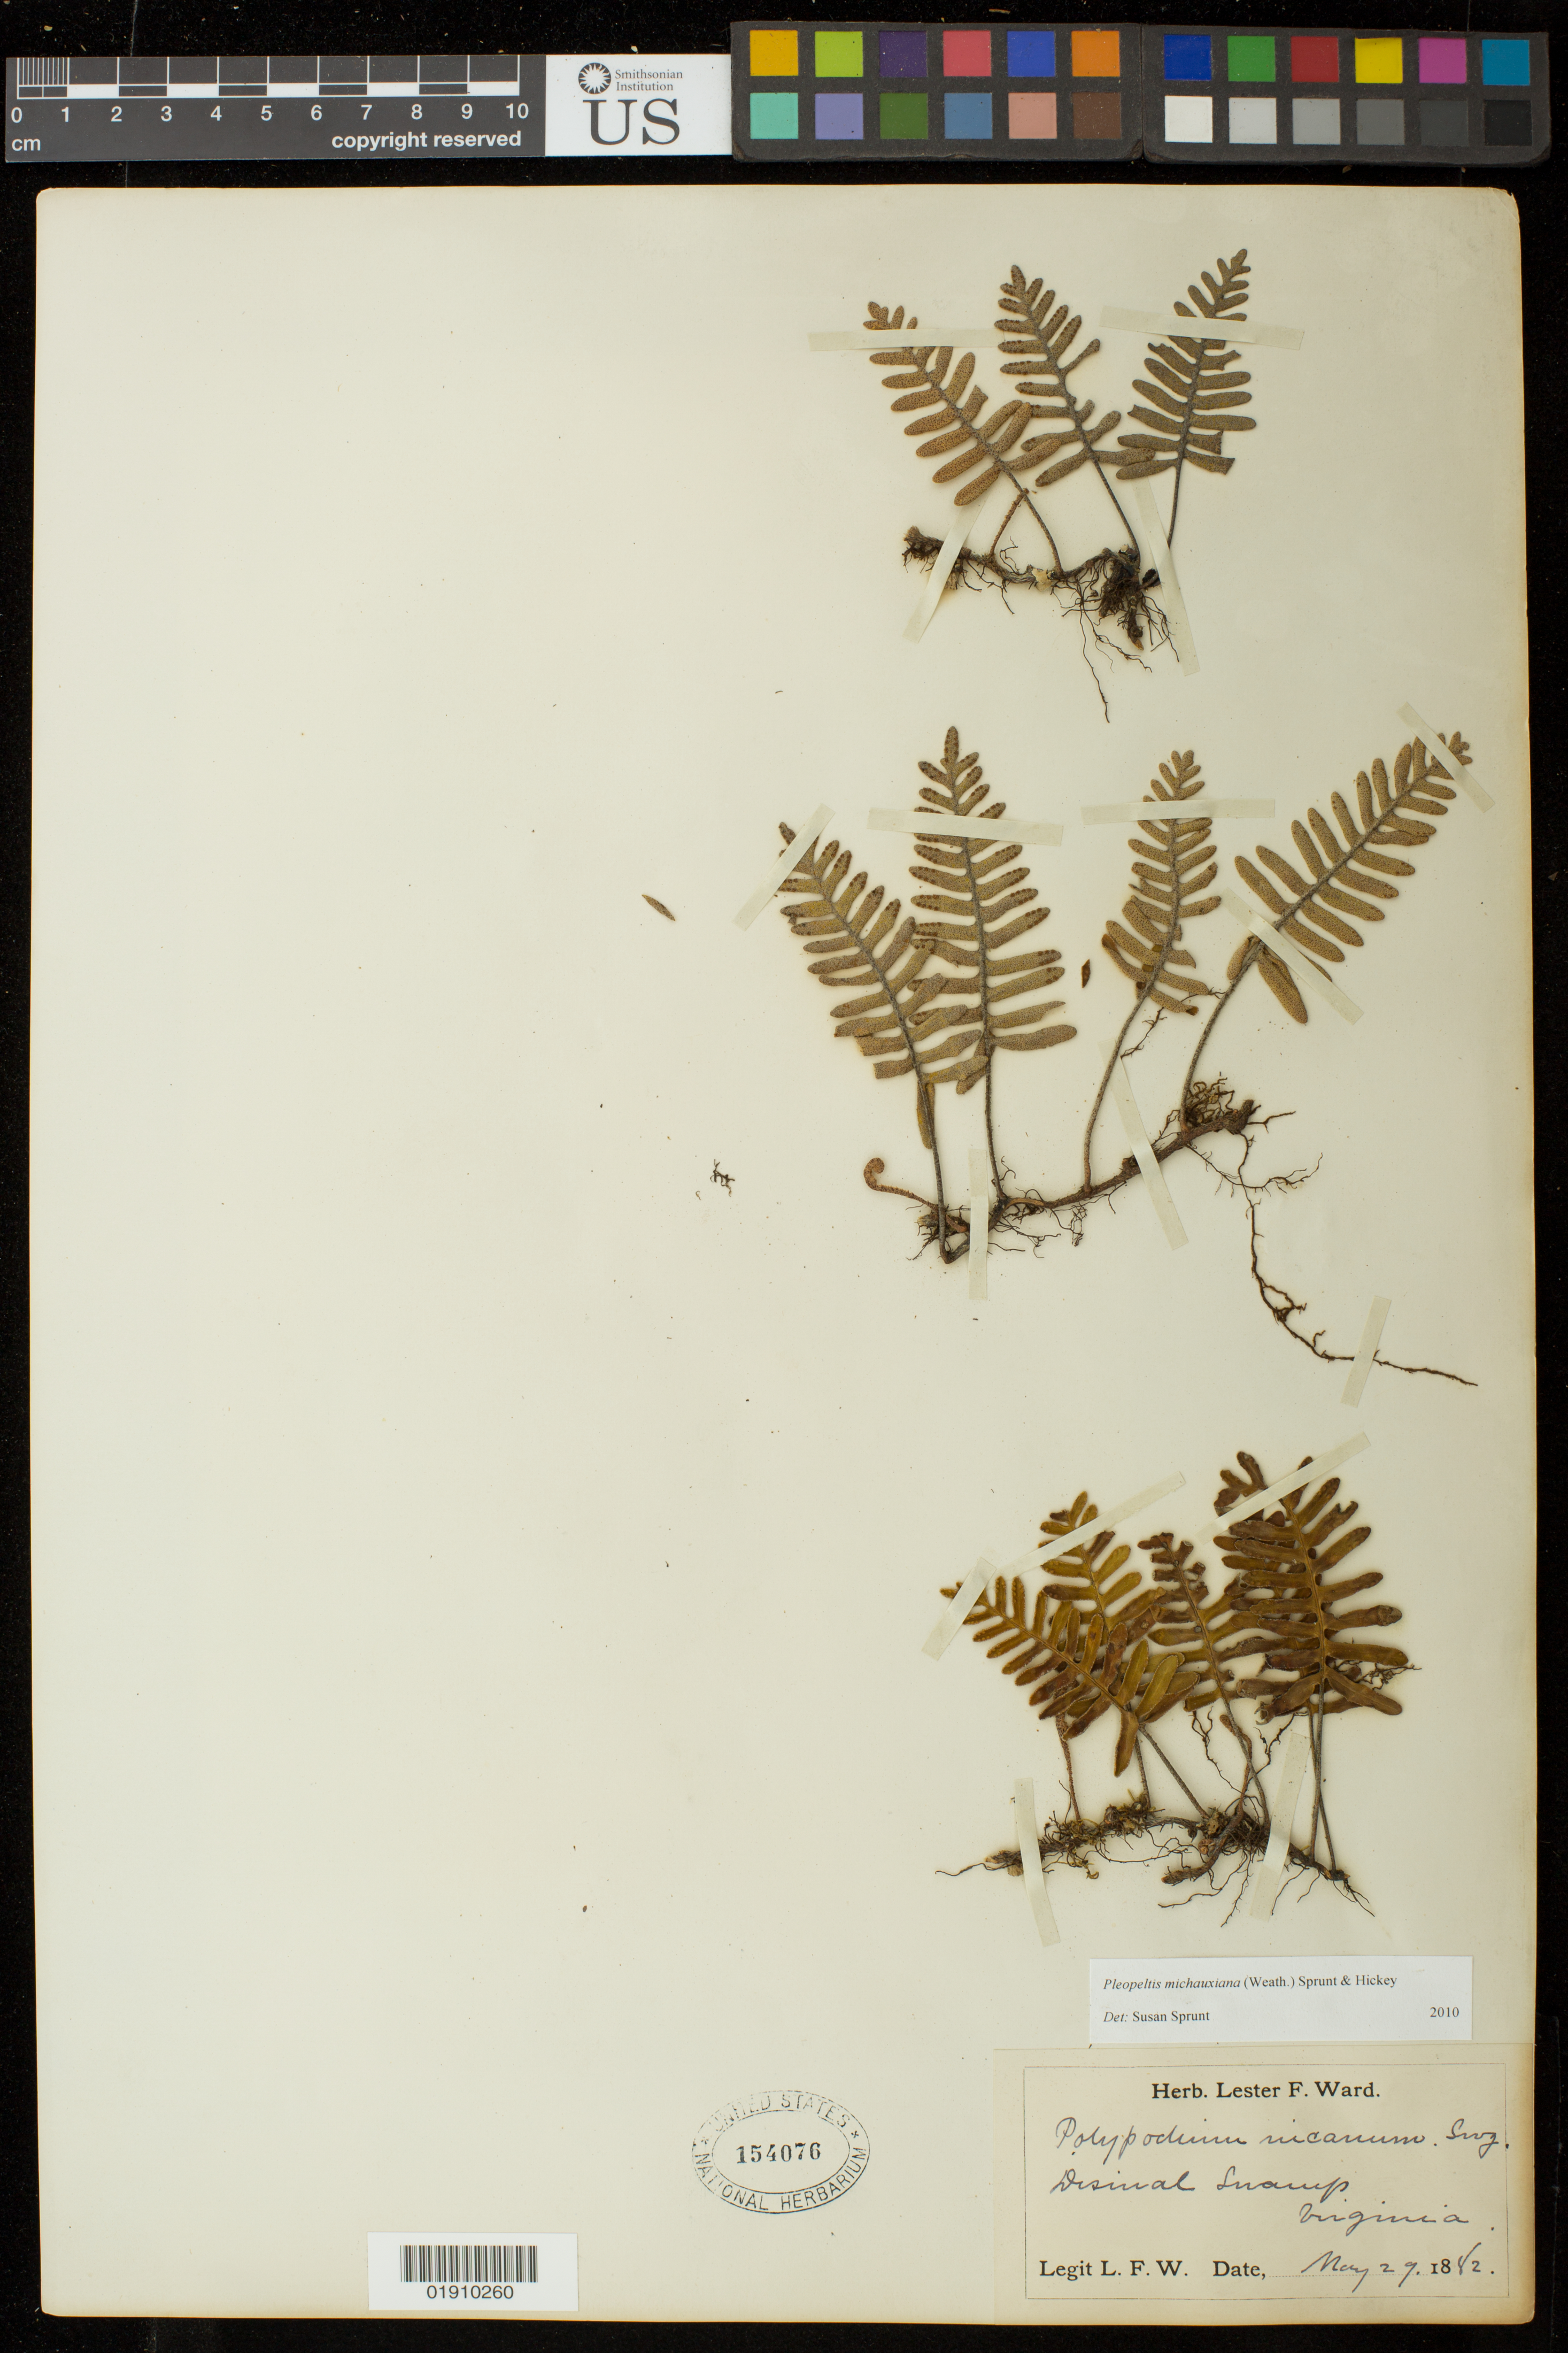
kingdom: Plantae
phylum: Tracheophyta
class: Polypodiopsida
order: Polypodiales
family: Polypodiaceae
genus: Pleopeltis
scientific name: Pleopeltis michauxiana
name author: (Weath.) Hickey & Sprunt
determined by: Sprunt, S. V.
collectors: L. F. Ward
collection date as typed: May 29, 1882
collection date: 1882-05-29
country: United States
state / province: Virginia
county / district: Henry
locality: Dismal Swamp, Virginia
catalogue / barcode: US 154076